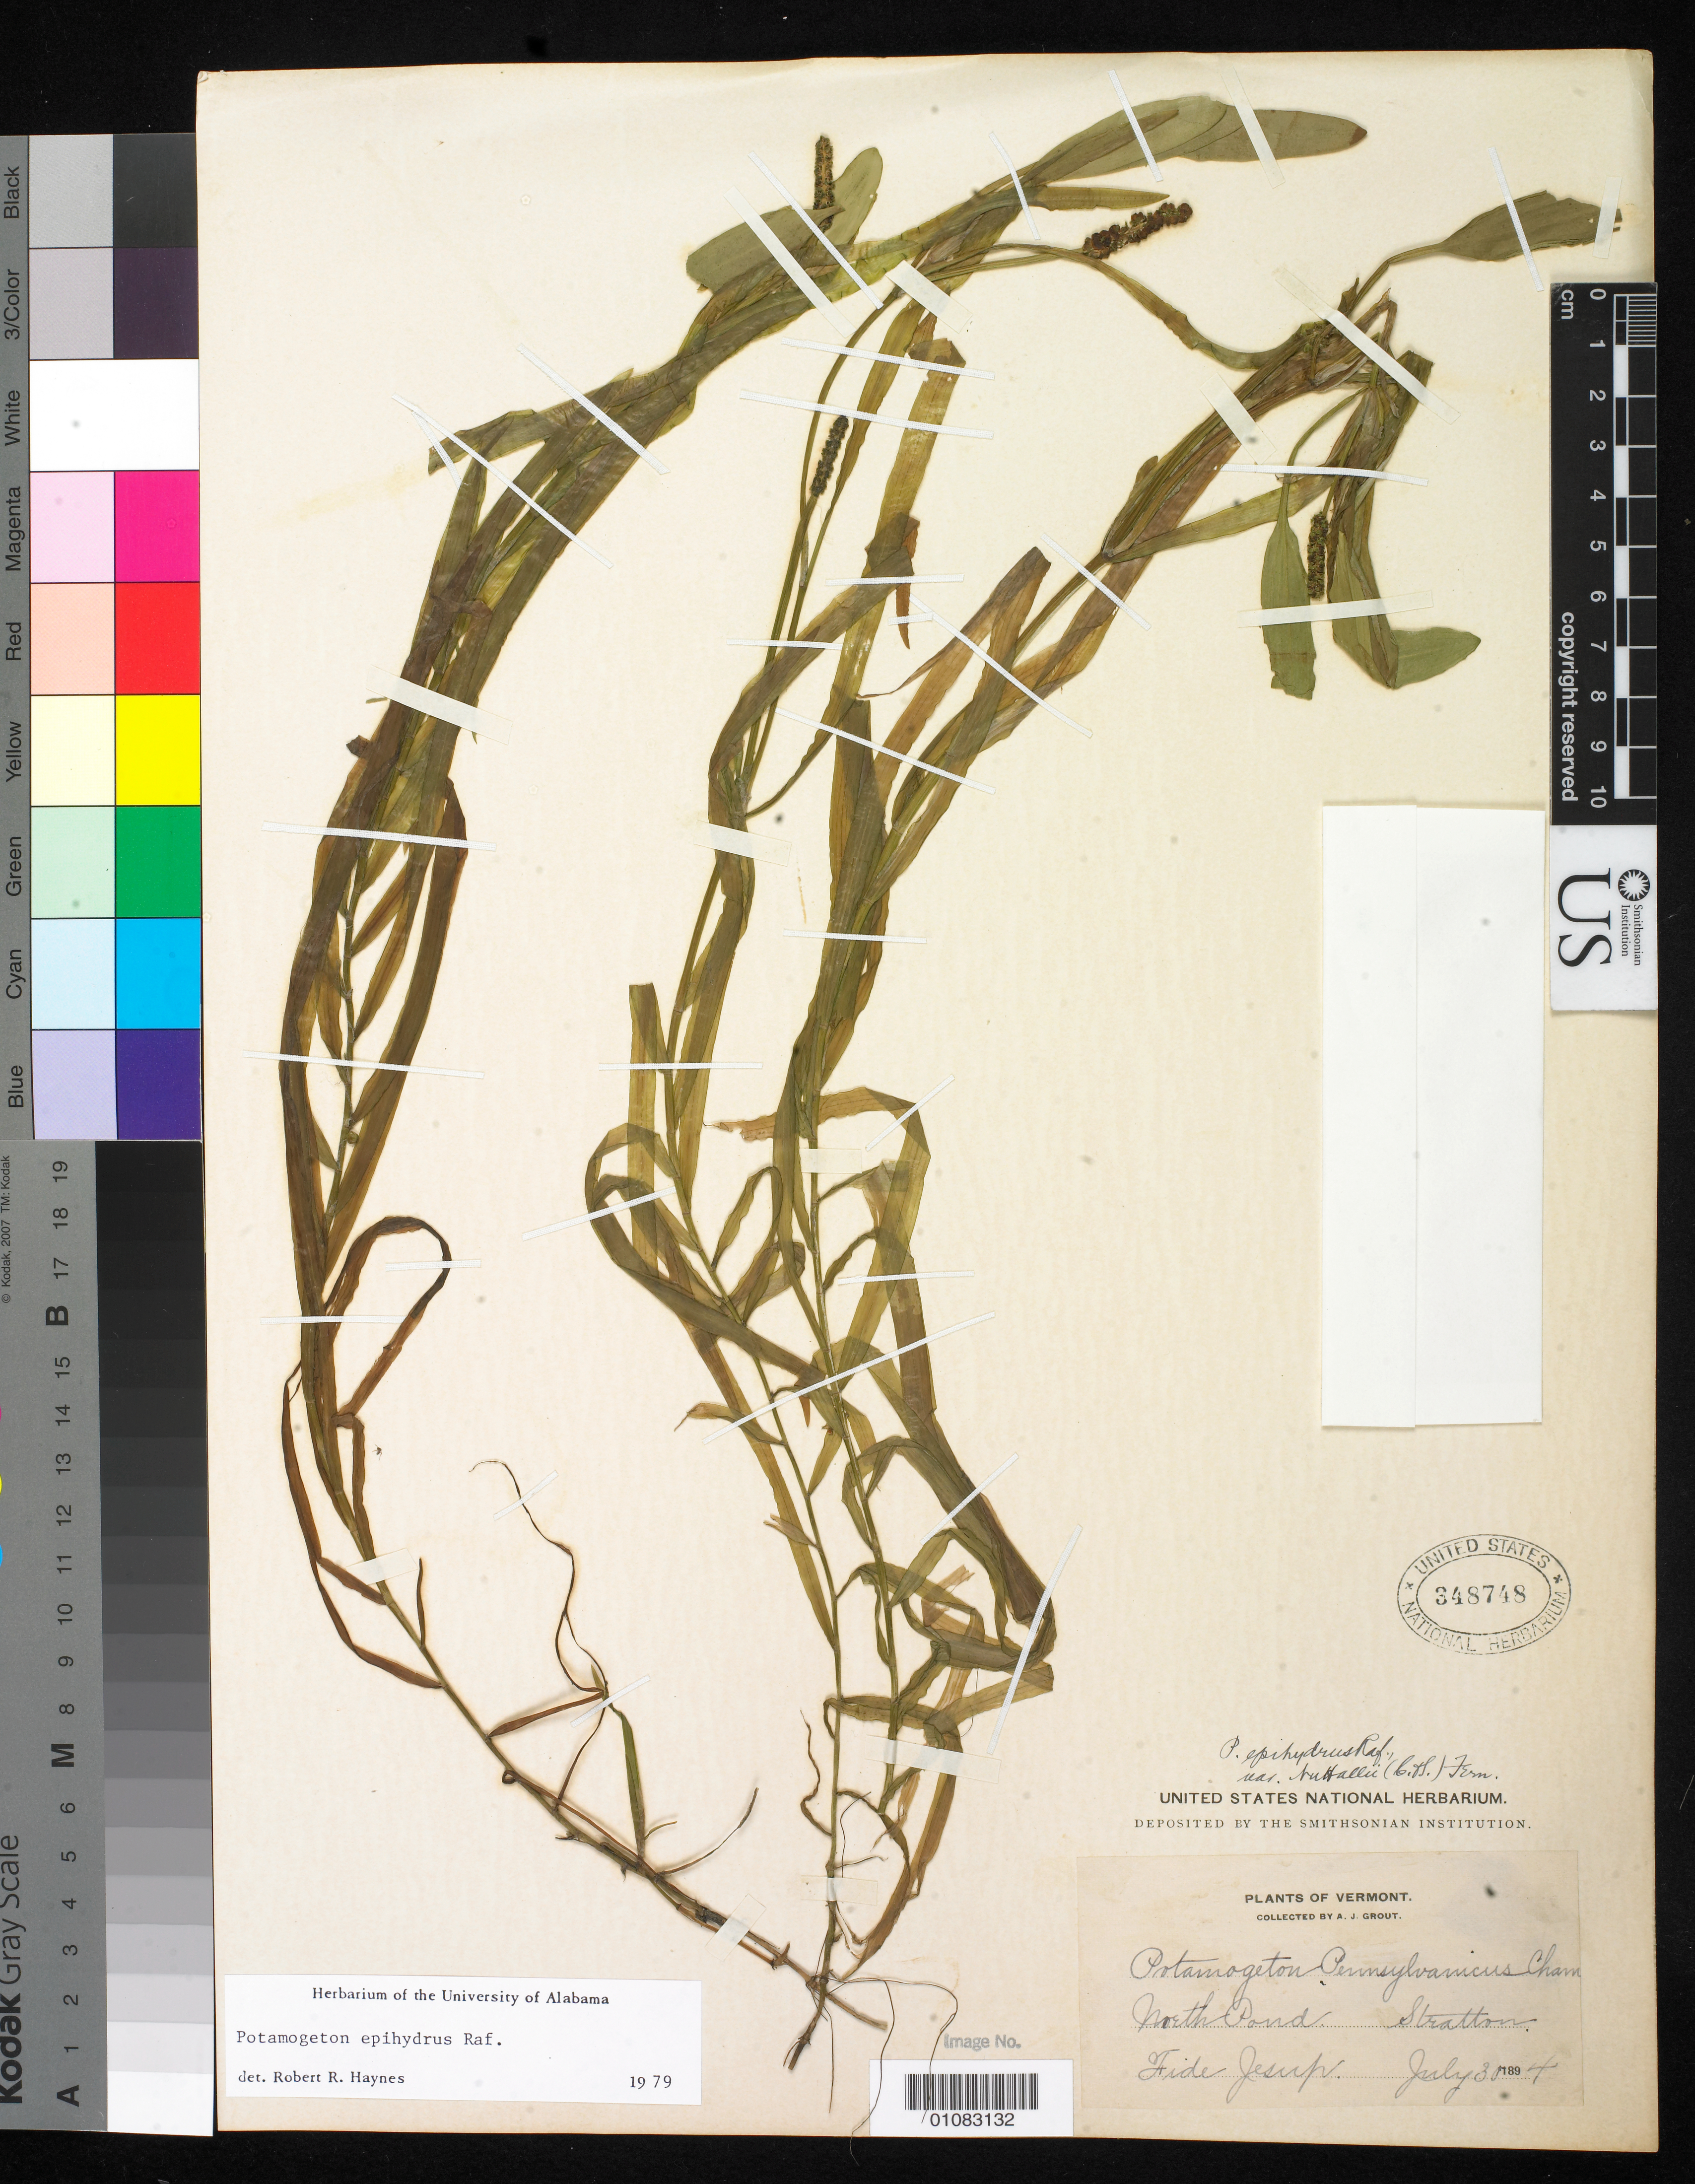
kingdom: Plantae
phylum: Tracheophyta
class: Liliopsida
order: Alismatales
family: Potamogetonaceae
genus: Potamogeton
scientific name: Potamogeton epihydrus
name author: Raf.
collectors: A. Grout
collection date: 1894-07-30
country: United States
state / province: Vermont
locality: Stratton, North Pond, Fide Jesup (?)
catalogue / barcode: US 348748